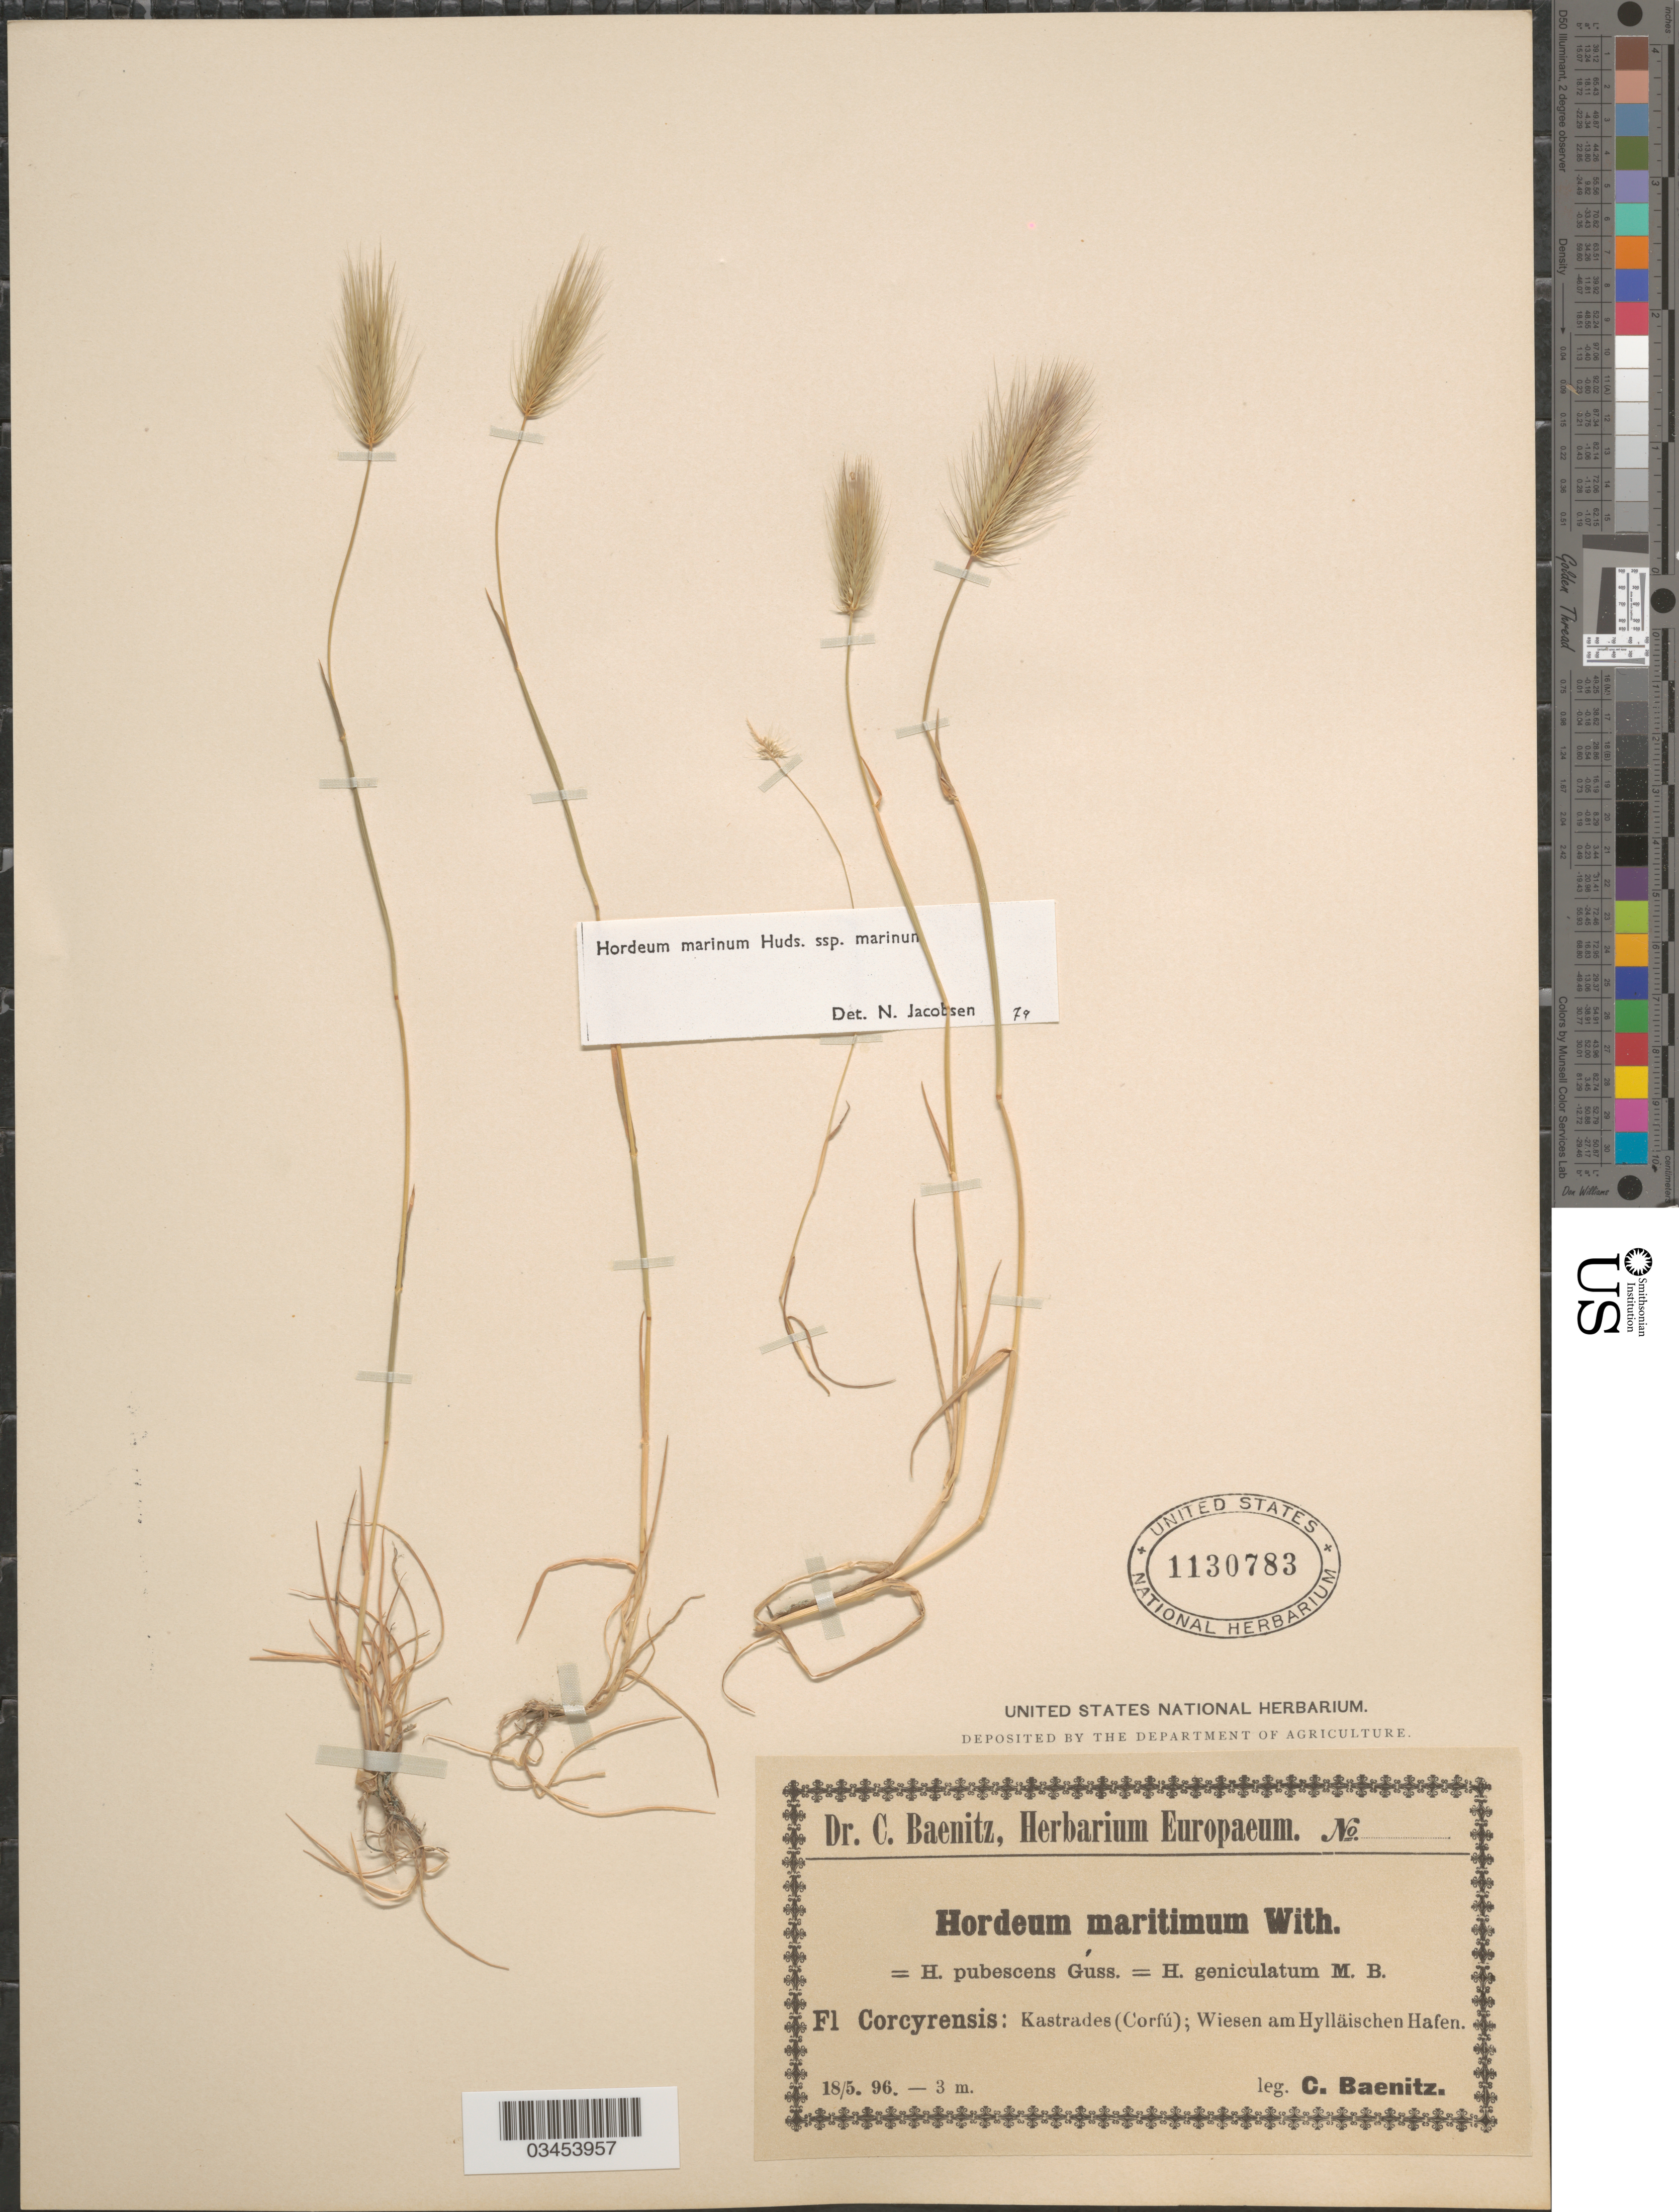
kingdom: Plantae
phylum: Tracheophyta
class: Liliopsida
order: Poales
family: Poaceae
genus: Hordeum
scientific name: Hordeum marinum subsp. marinum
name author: Huds.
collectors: C. G. Baenitz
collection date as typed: Transcribed d/m/y: 18/5/96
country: Greece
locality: Corcyrensis: Kastrades (Corfú); Wiesen am Hylläischen Hafen.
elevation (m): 3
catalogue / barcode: US 1130783